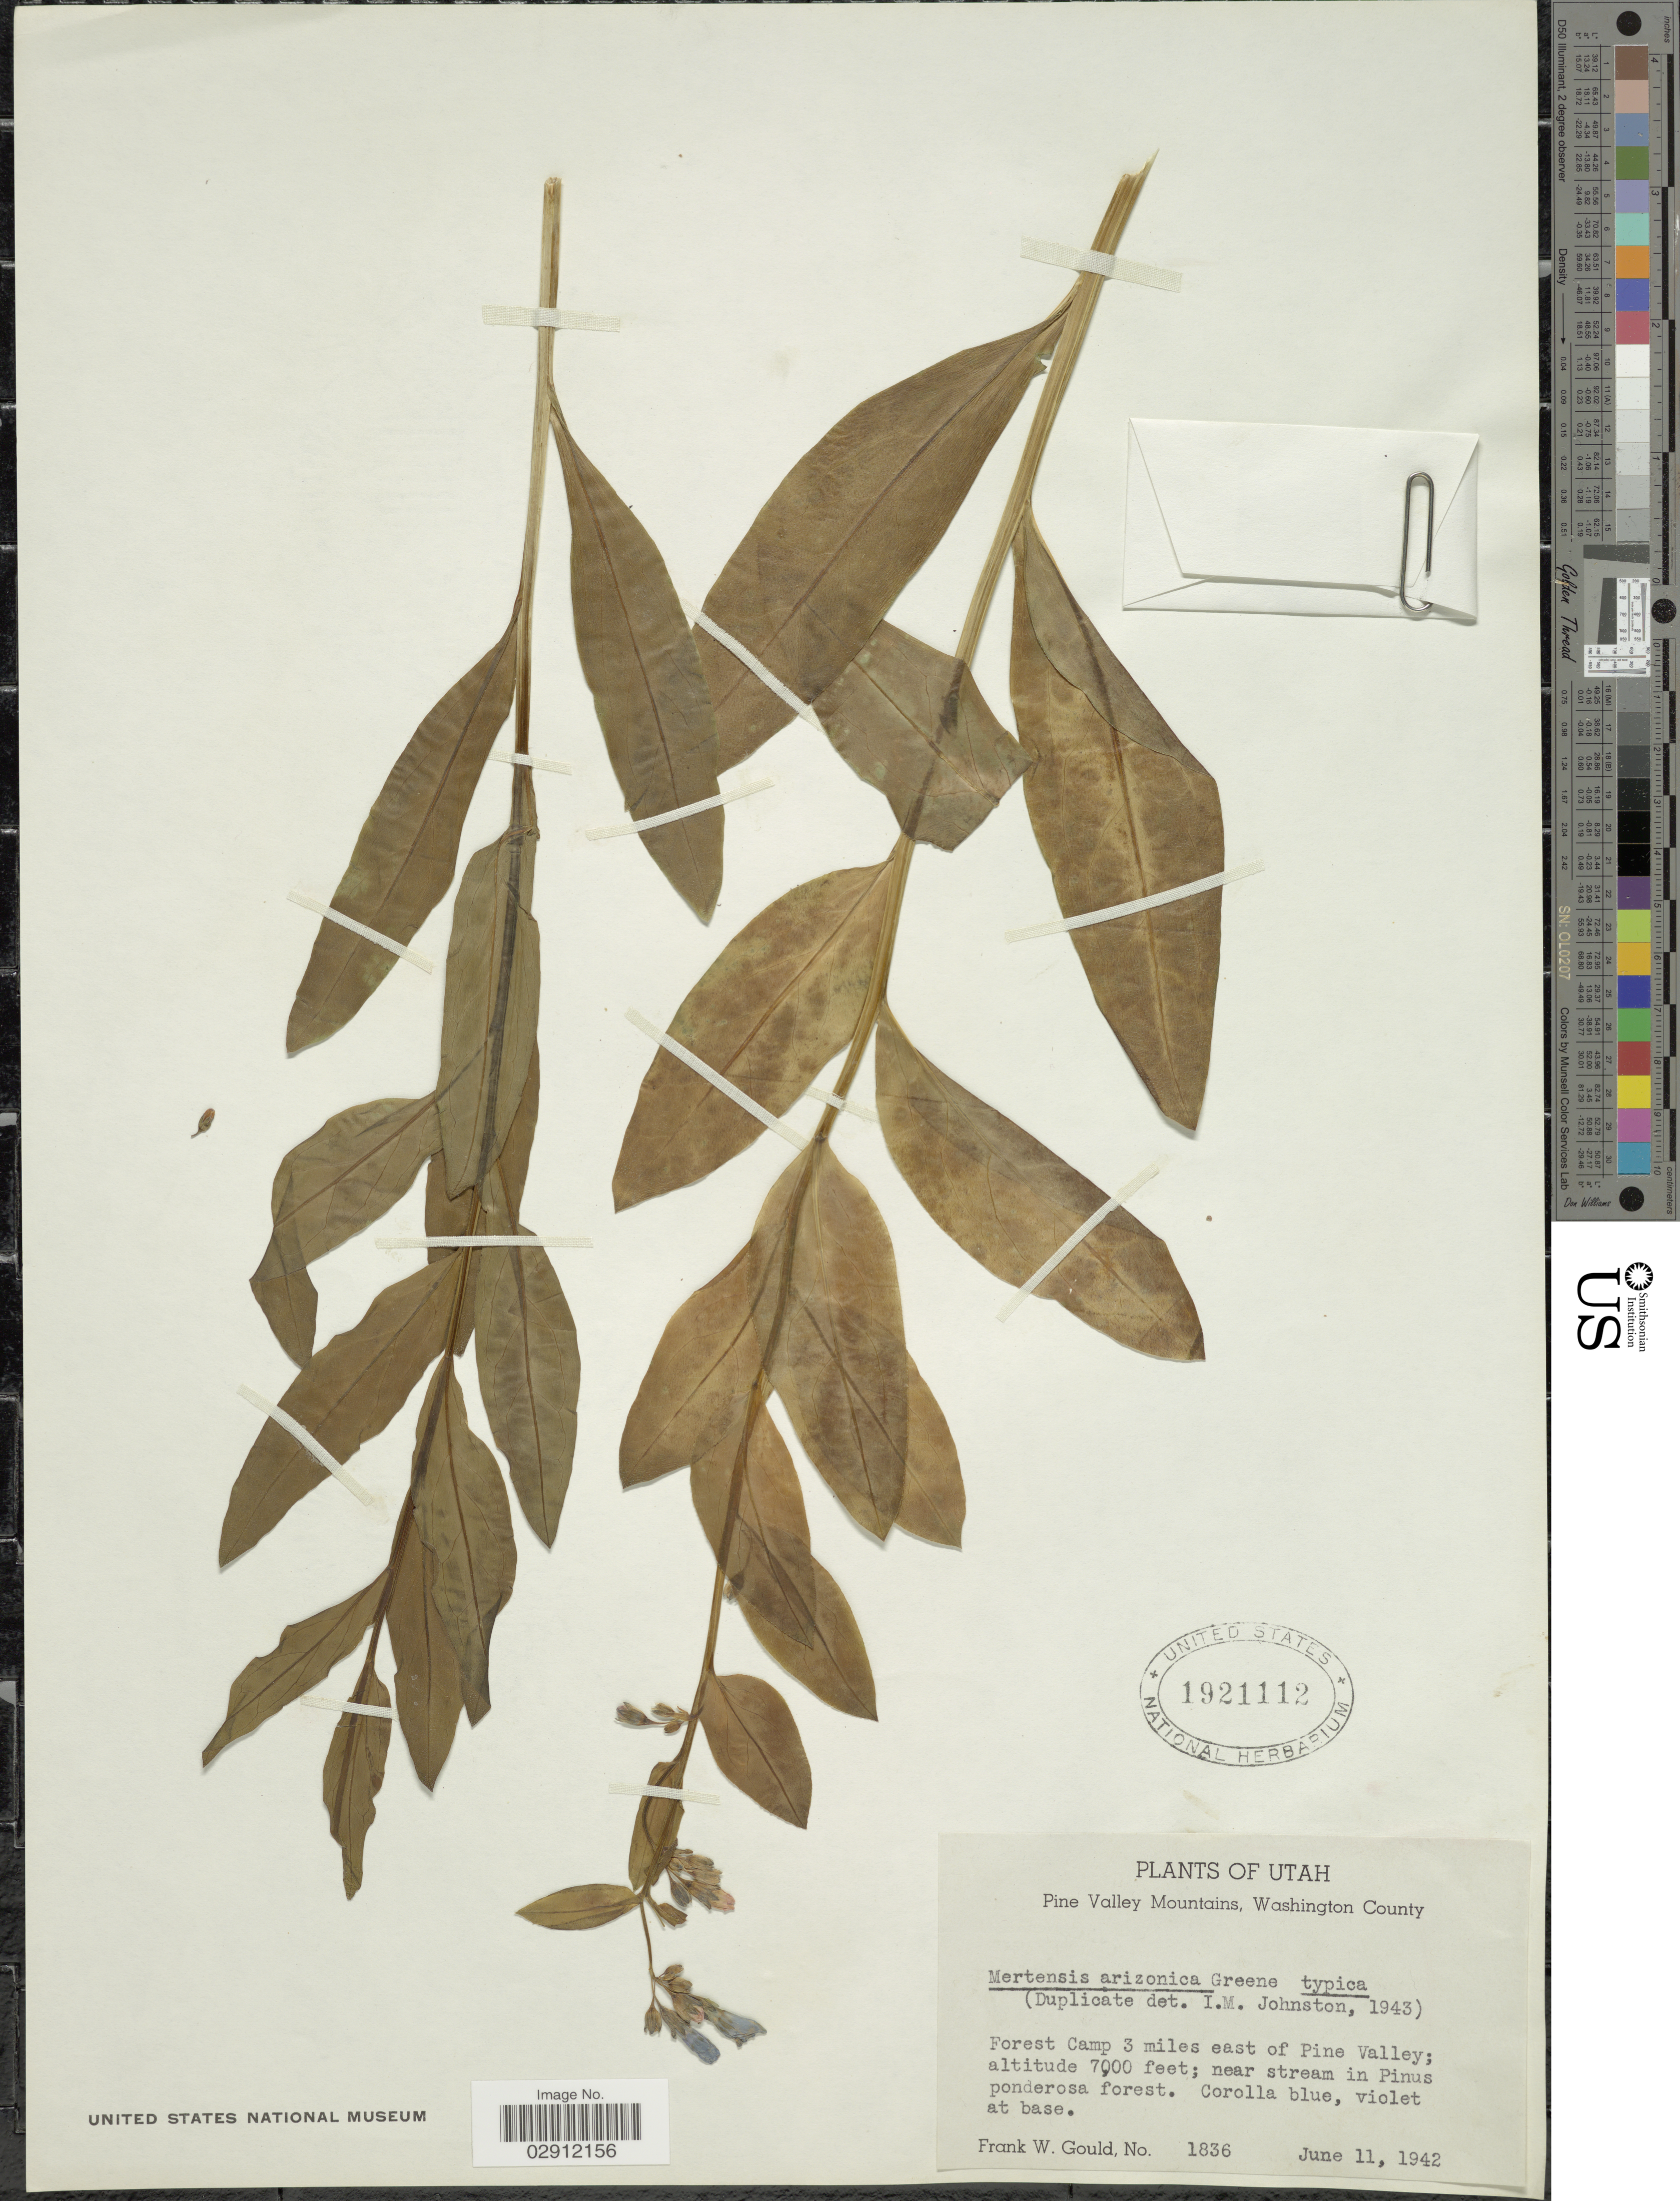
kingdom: Plantae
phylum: Tracheophyta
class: Magnoliopsida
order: Boraginales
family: Boraginaceae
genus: Mertensia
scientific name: Mertensia arizonica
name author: Greene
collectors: F. W. Gould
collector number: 1836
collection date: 1942-06-11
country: United States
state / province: Utah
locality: Pine Valley Mountains, Washington County. Forest Camp 3 miles east of Pine Valley.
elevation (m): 2134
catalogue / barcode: US 1921112